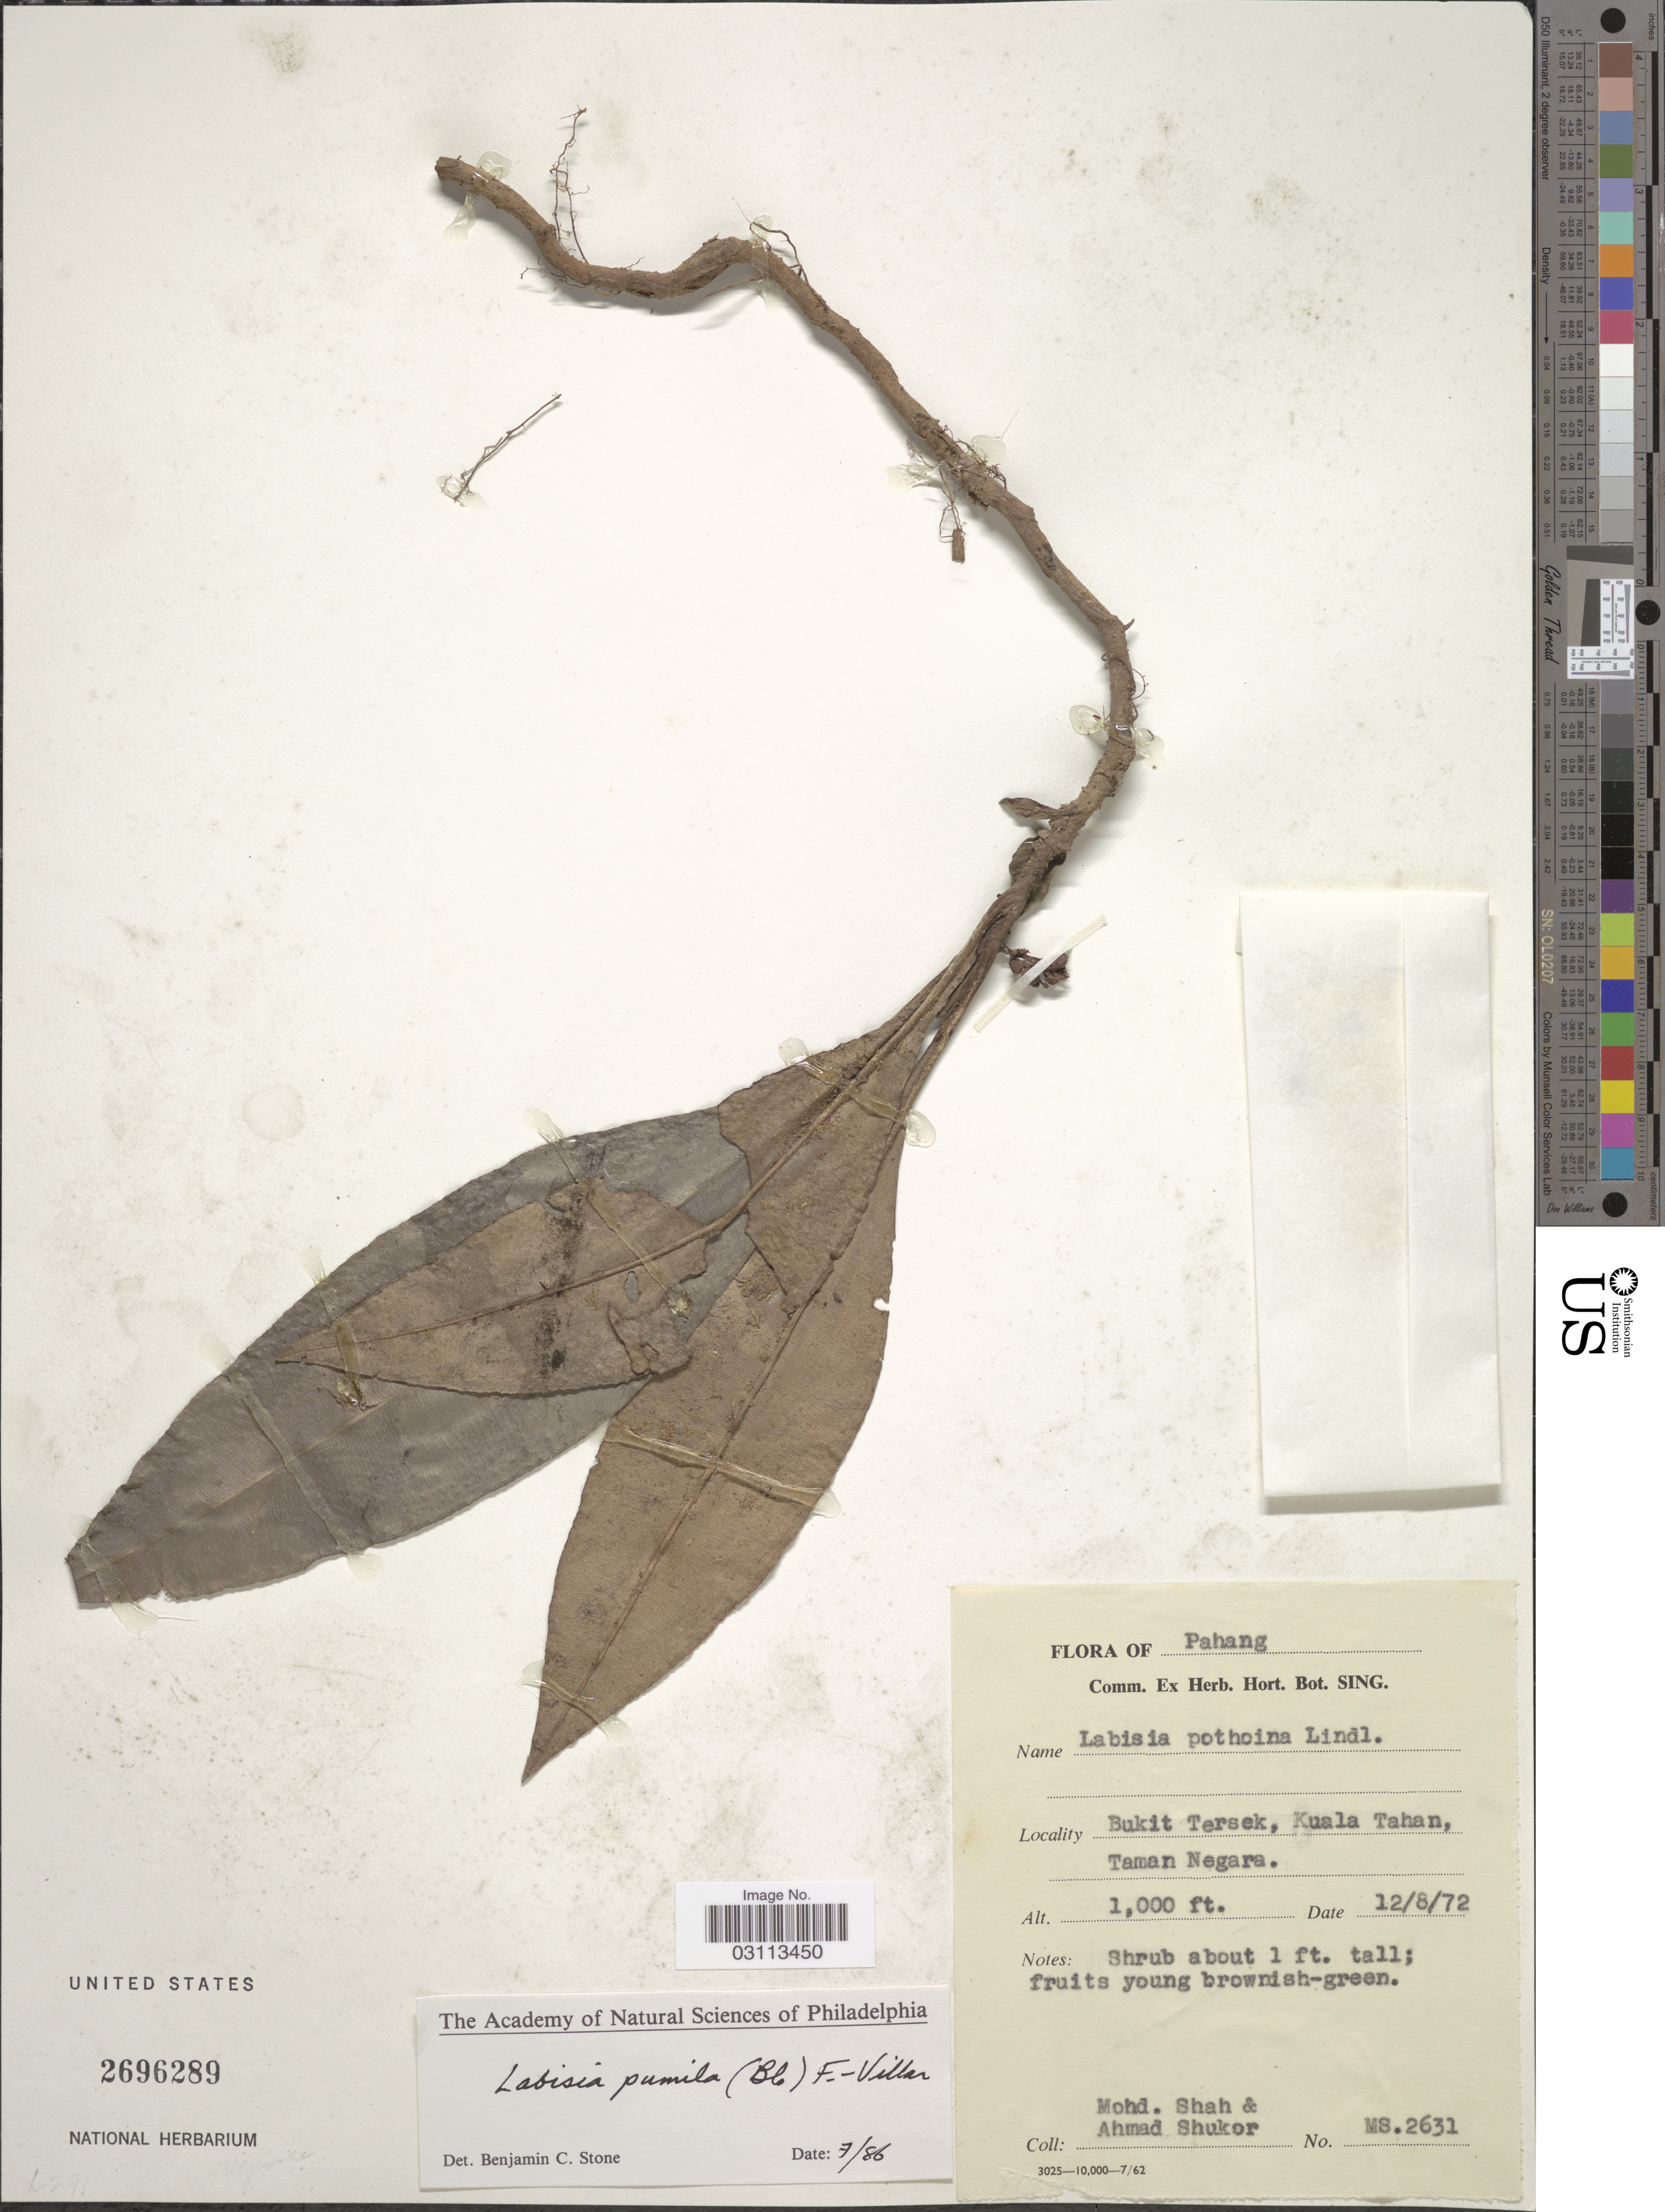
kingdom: Plantae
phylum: Tracheophyta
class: Magnoliopsida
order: Ericales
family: Primulaceae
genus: Labisia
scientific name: Labisia pumila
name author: (Blume) Fern.-Vill.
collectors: M. Shah & A. Shukor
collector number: MS2631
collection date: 1972-08-12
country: Malaysia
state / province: Pahang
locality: Bukit Tersek, Kuala Tahan, Taman Negara.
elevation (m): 305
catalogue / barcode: US 2696289